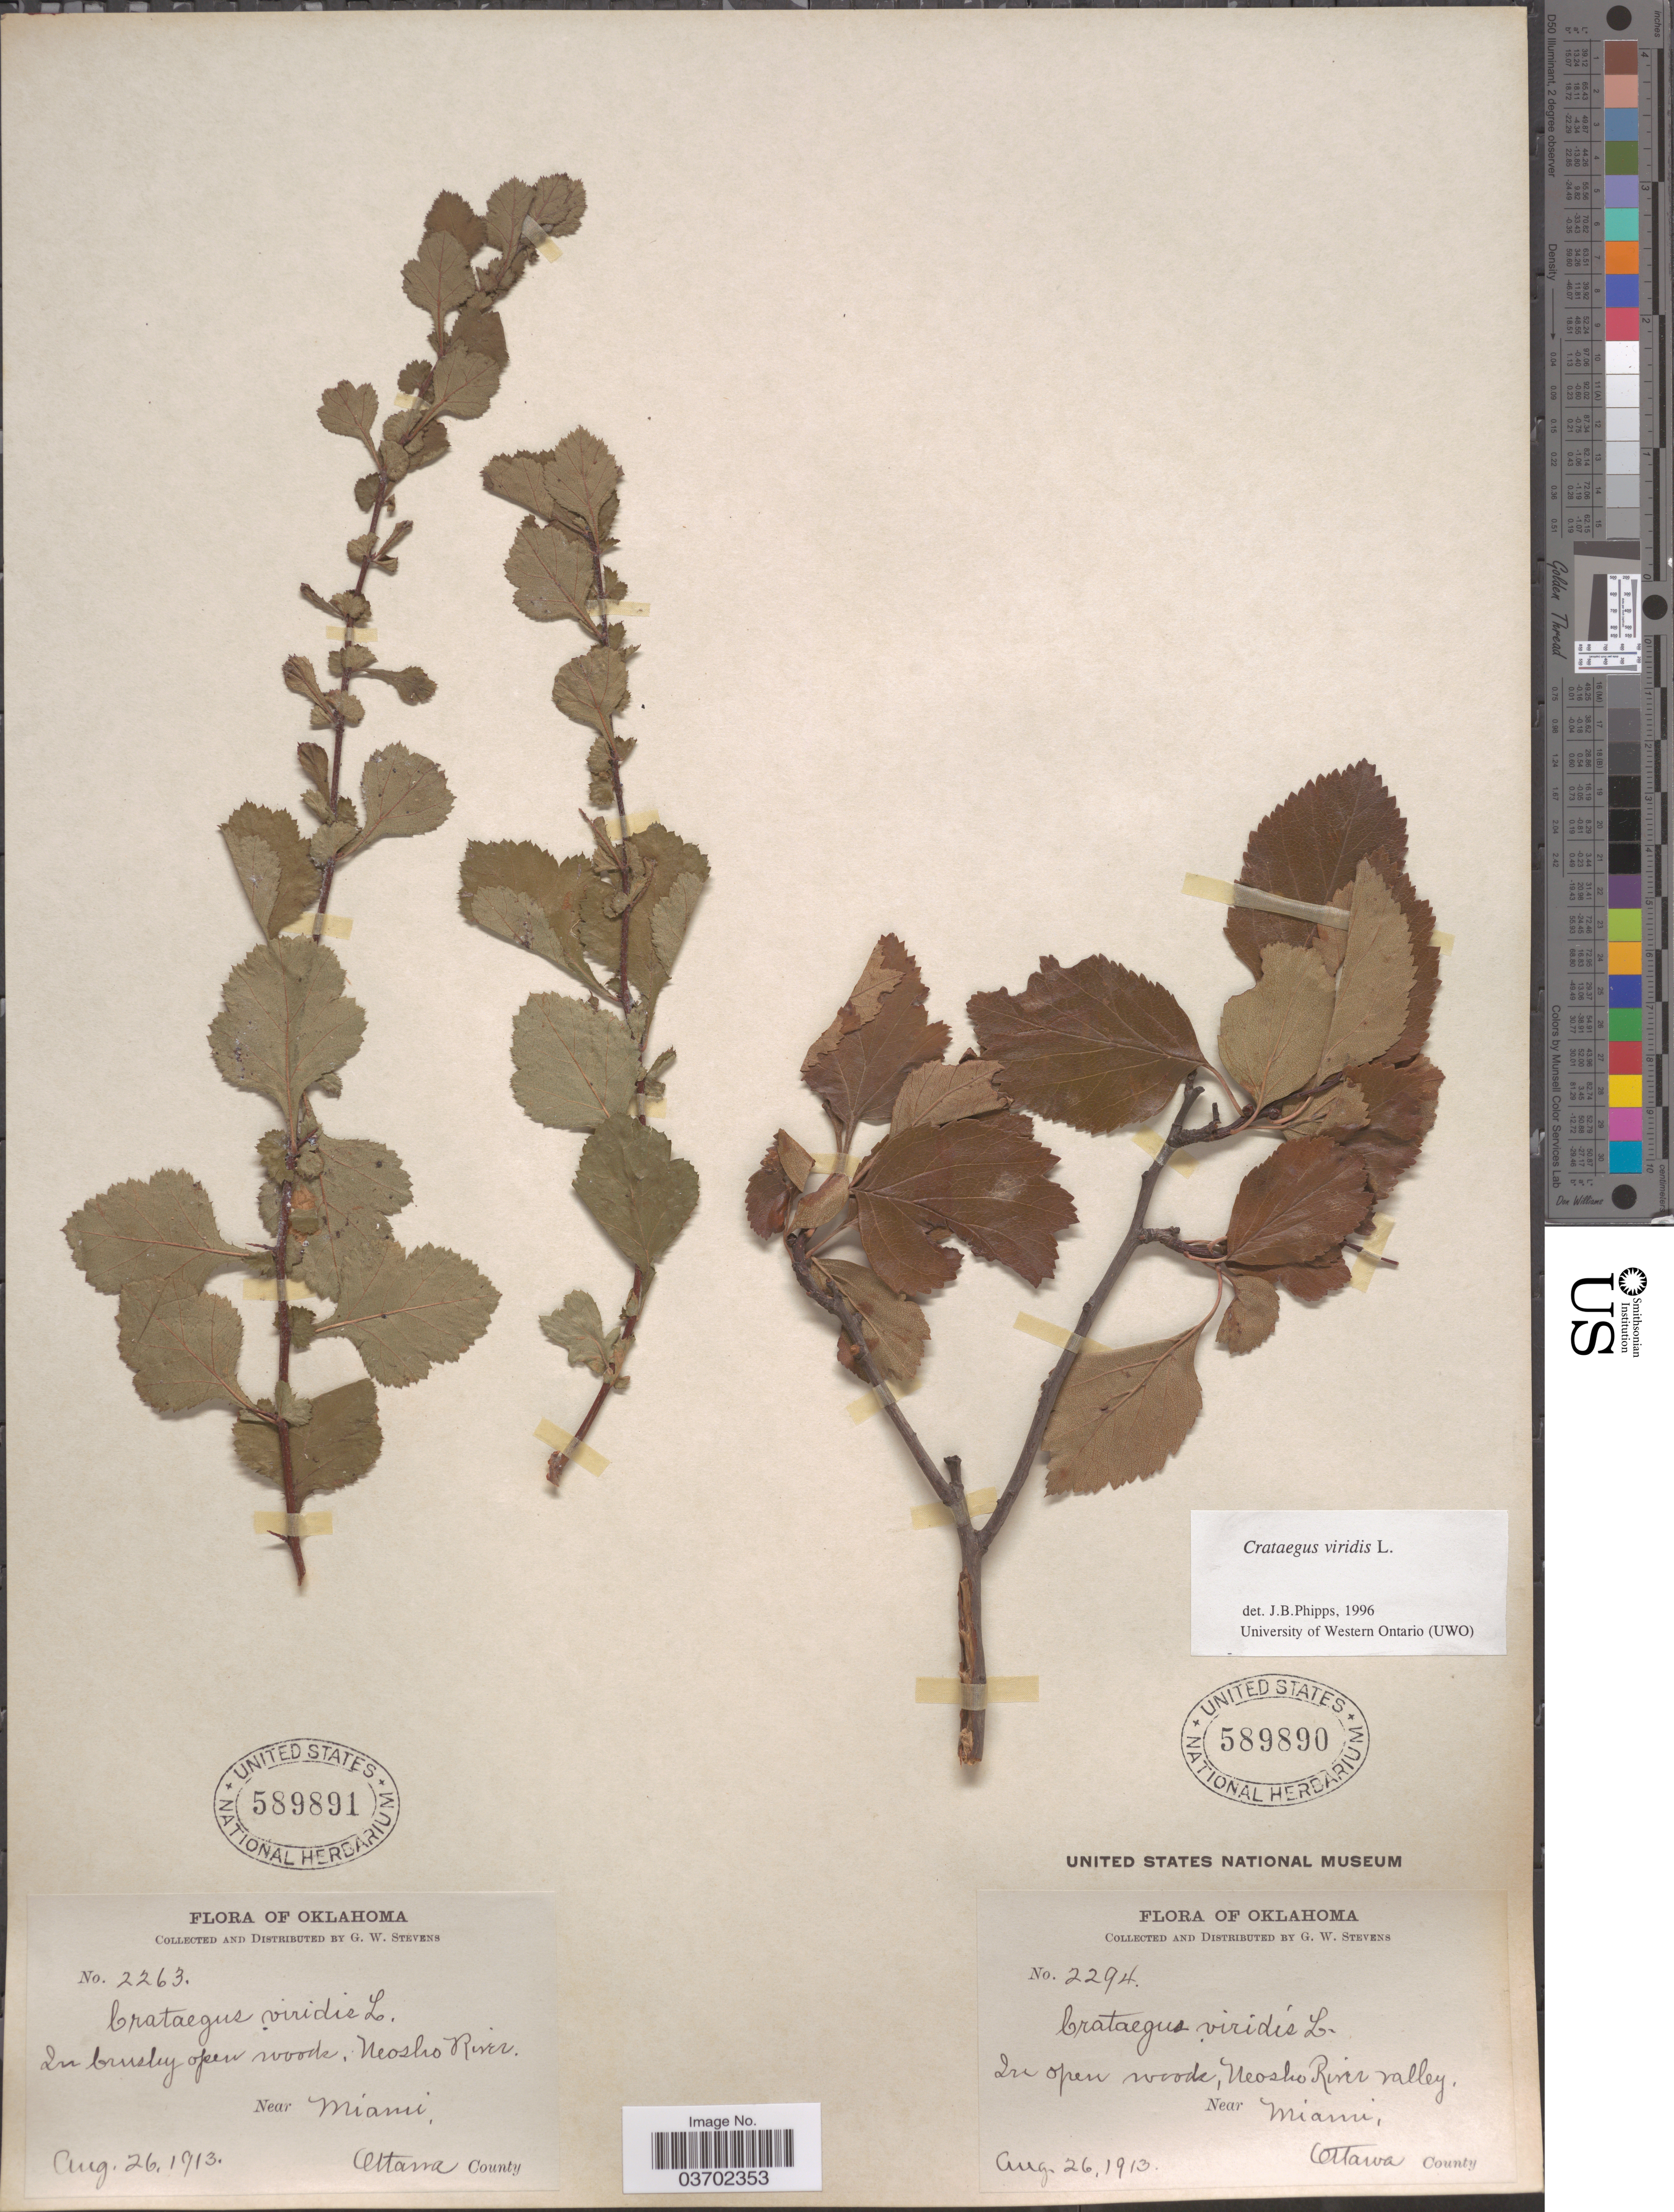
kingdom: Plantae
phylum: Tracheophyta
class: Magnoliopsida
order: Rosales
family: Rosaceae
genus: Crataegus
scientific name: Crataegus viridis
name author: L.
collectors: G. W. Stevens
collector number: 2263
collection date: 1913-08-26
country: United States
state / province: Oklahoma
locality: Neosho River, near Miami, Ottawa County.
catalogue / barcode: US 589891-2